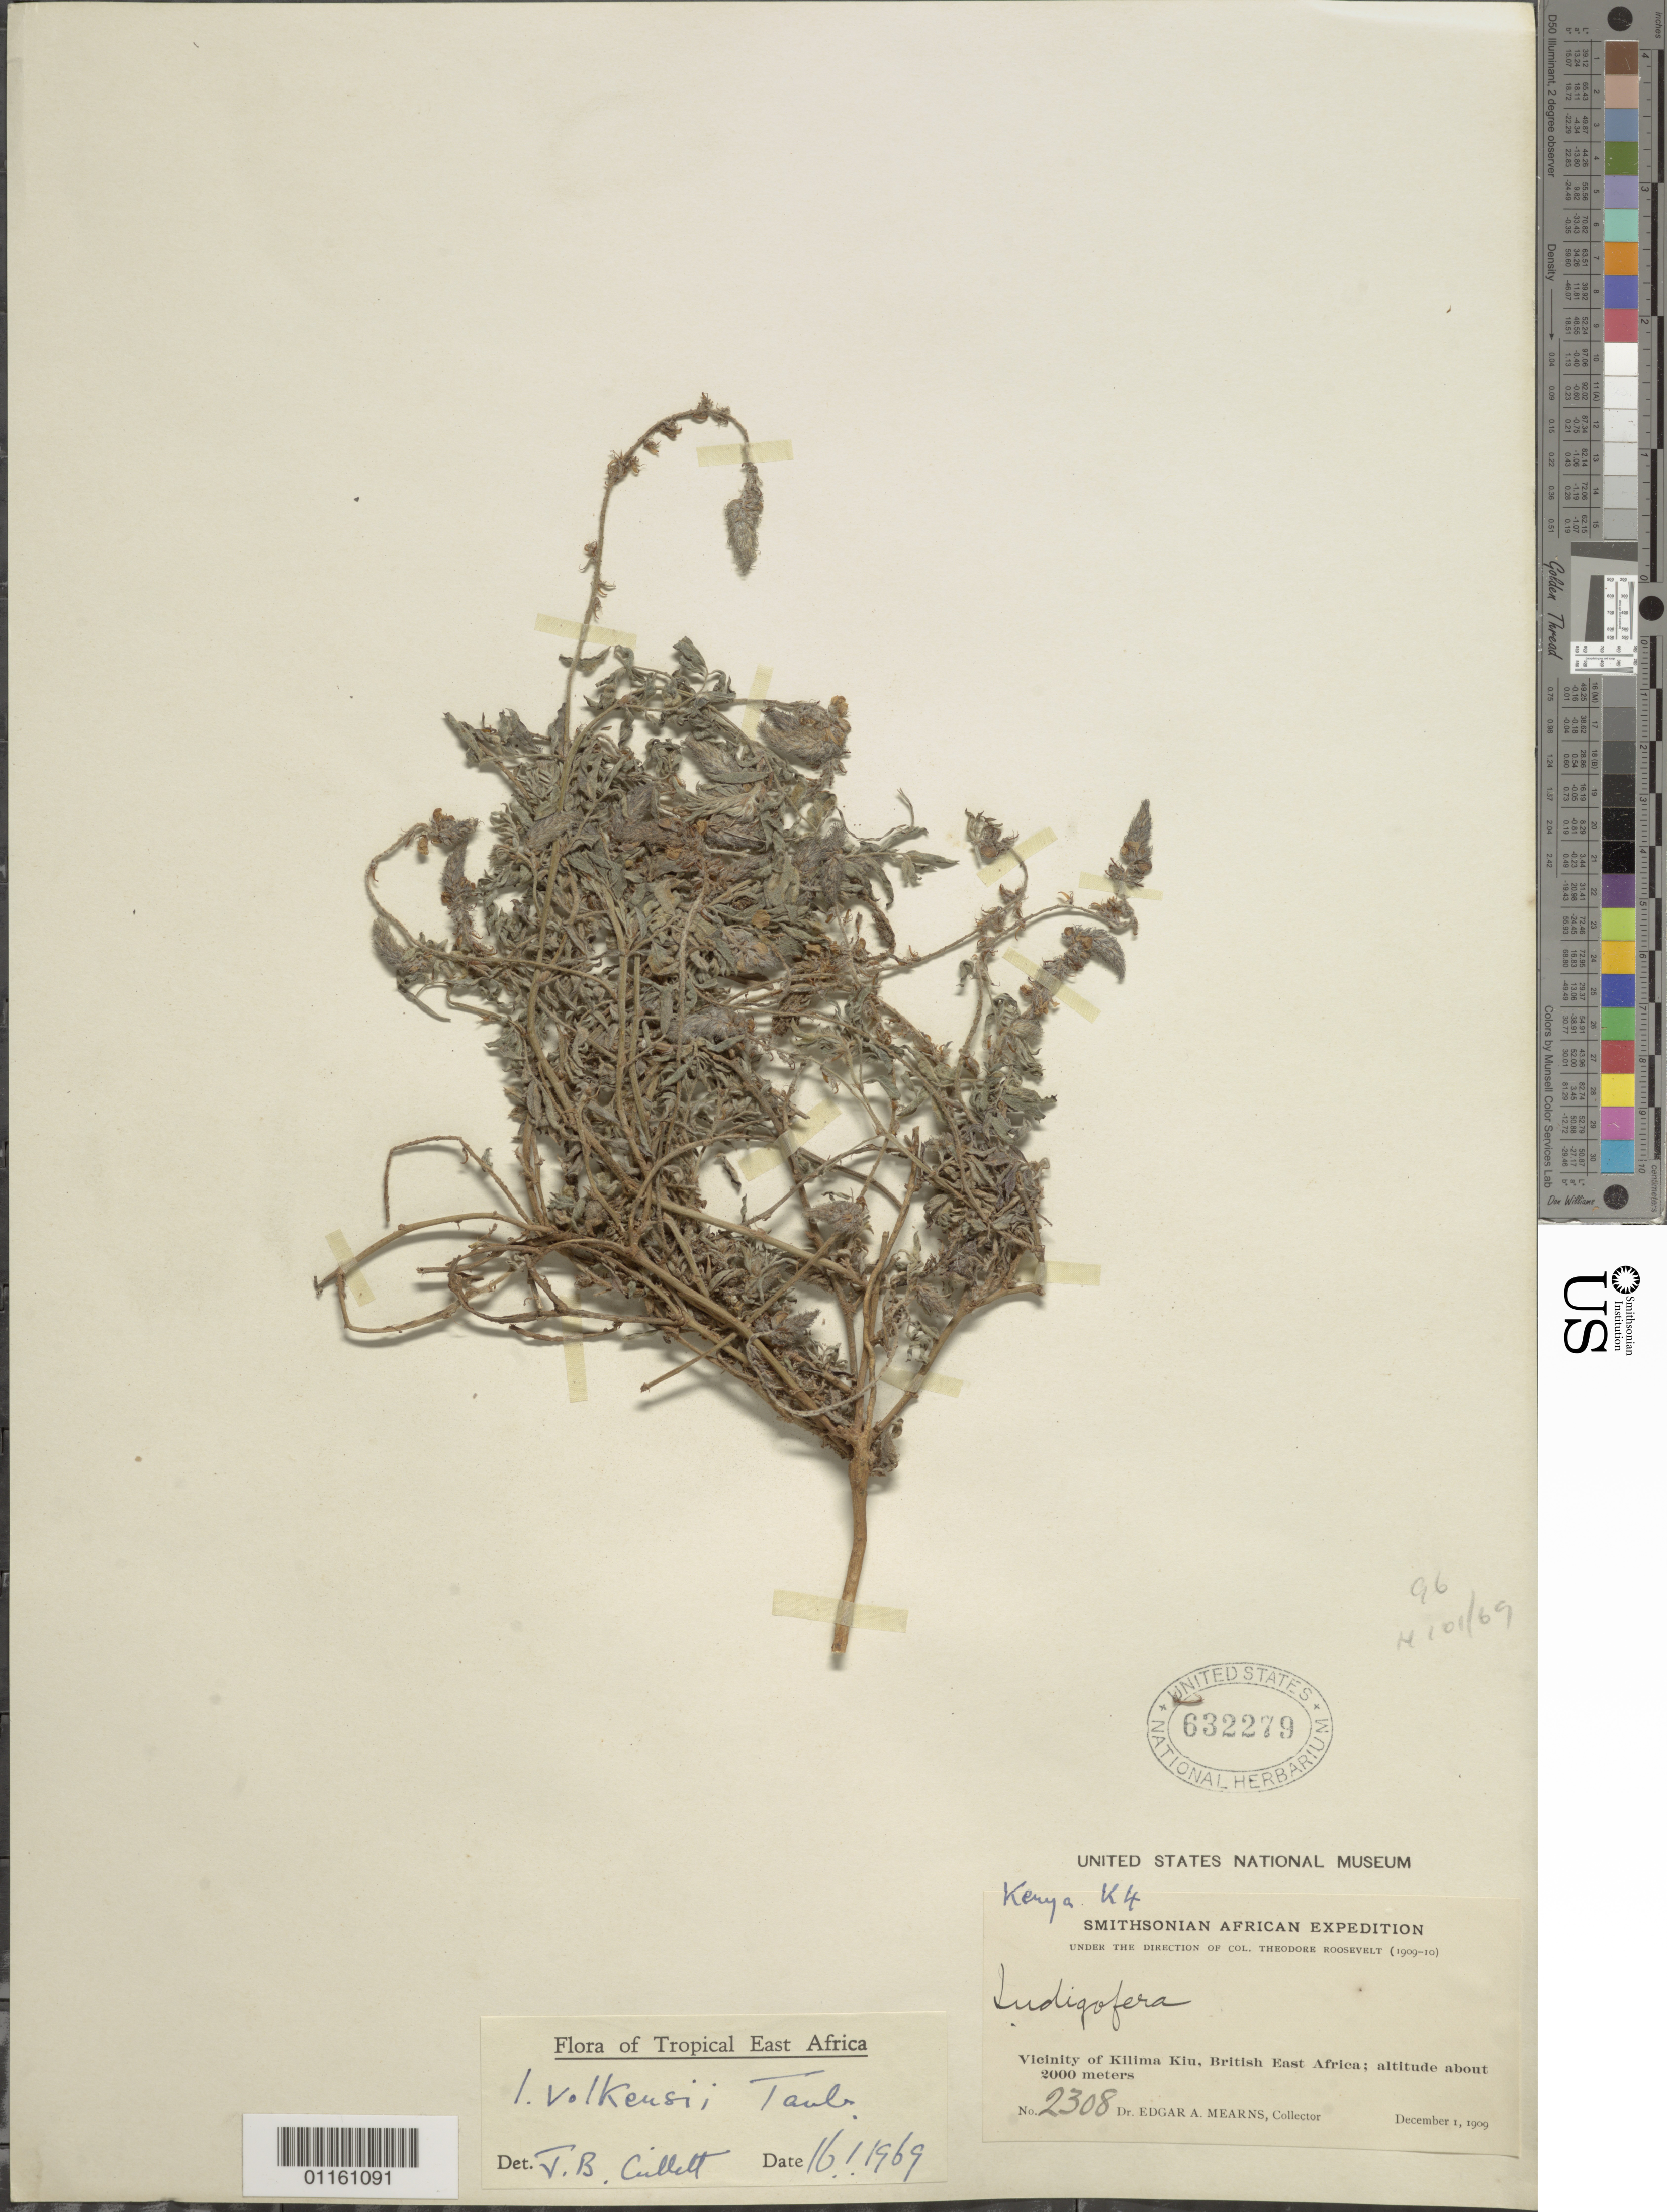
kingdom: Plantae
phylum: Tracheophyta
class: Magnoliopsida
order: Fabales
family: Fabaceae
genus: Indigofera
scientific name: Indigofera volkensii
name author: Taub.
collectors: E. A. Mearns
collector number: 2308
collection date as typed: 01 Dec 1909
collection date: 1909-12-01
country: Kenya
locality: Vicinity of Kilima Kiu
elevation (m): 2000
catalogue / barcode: US 632279